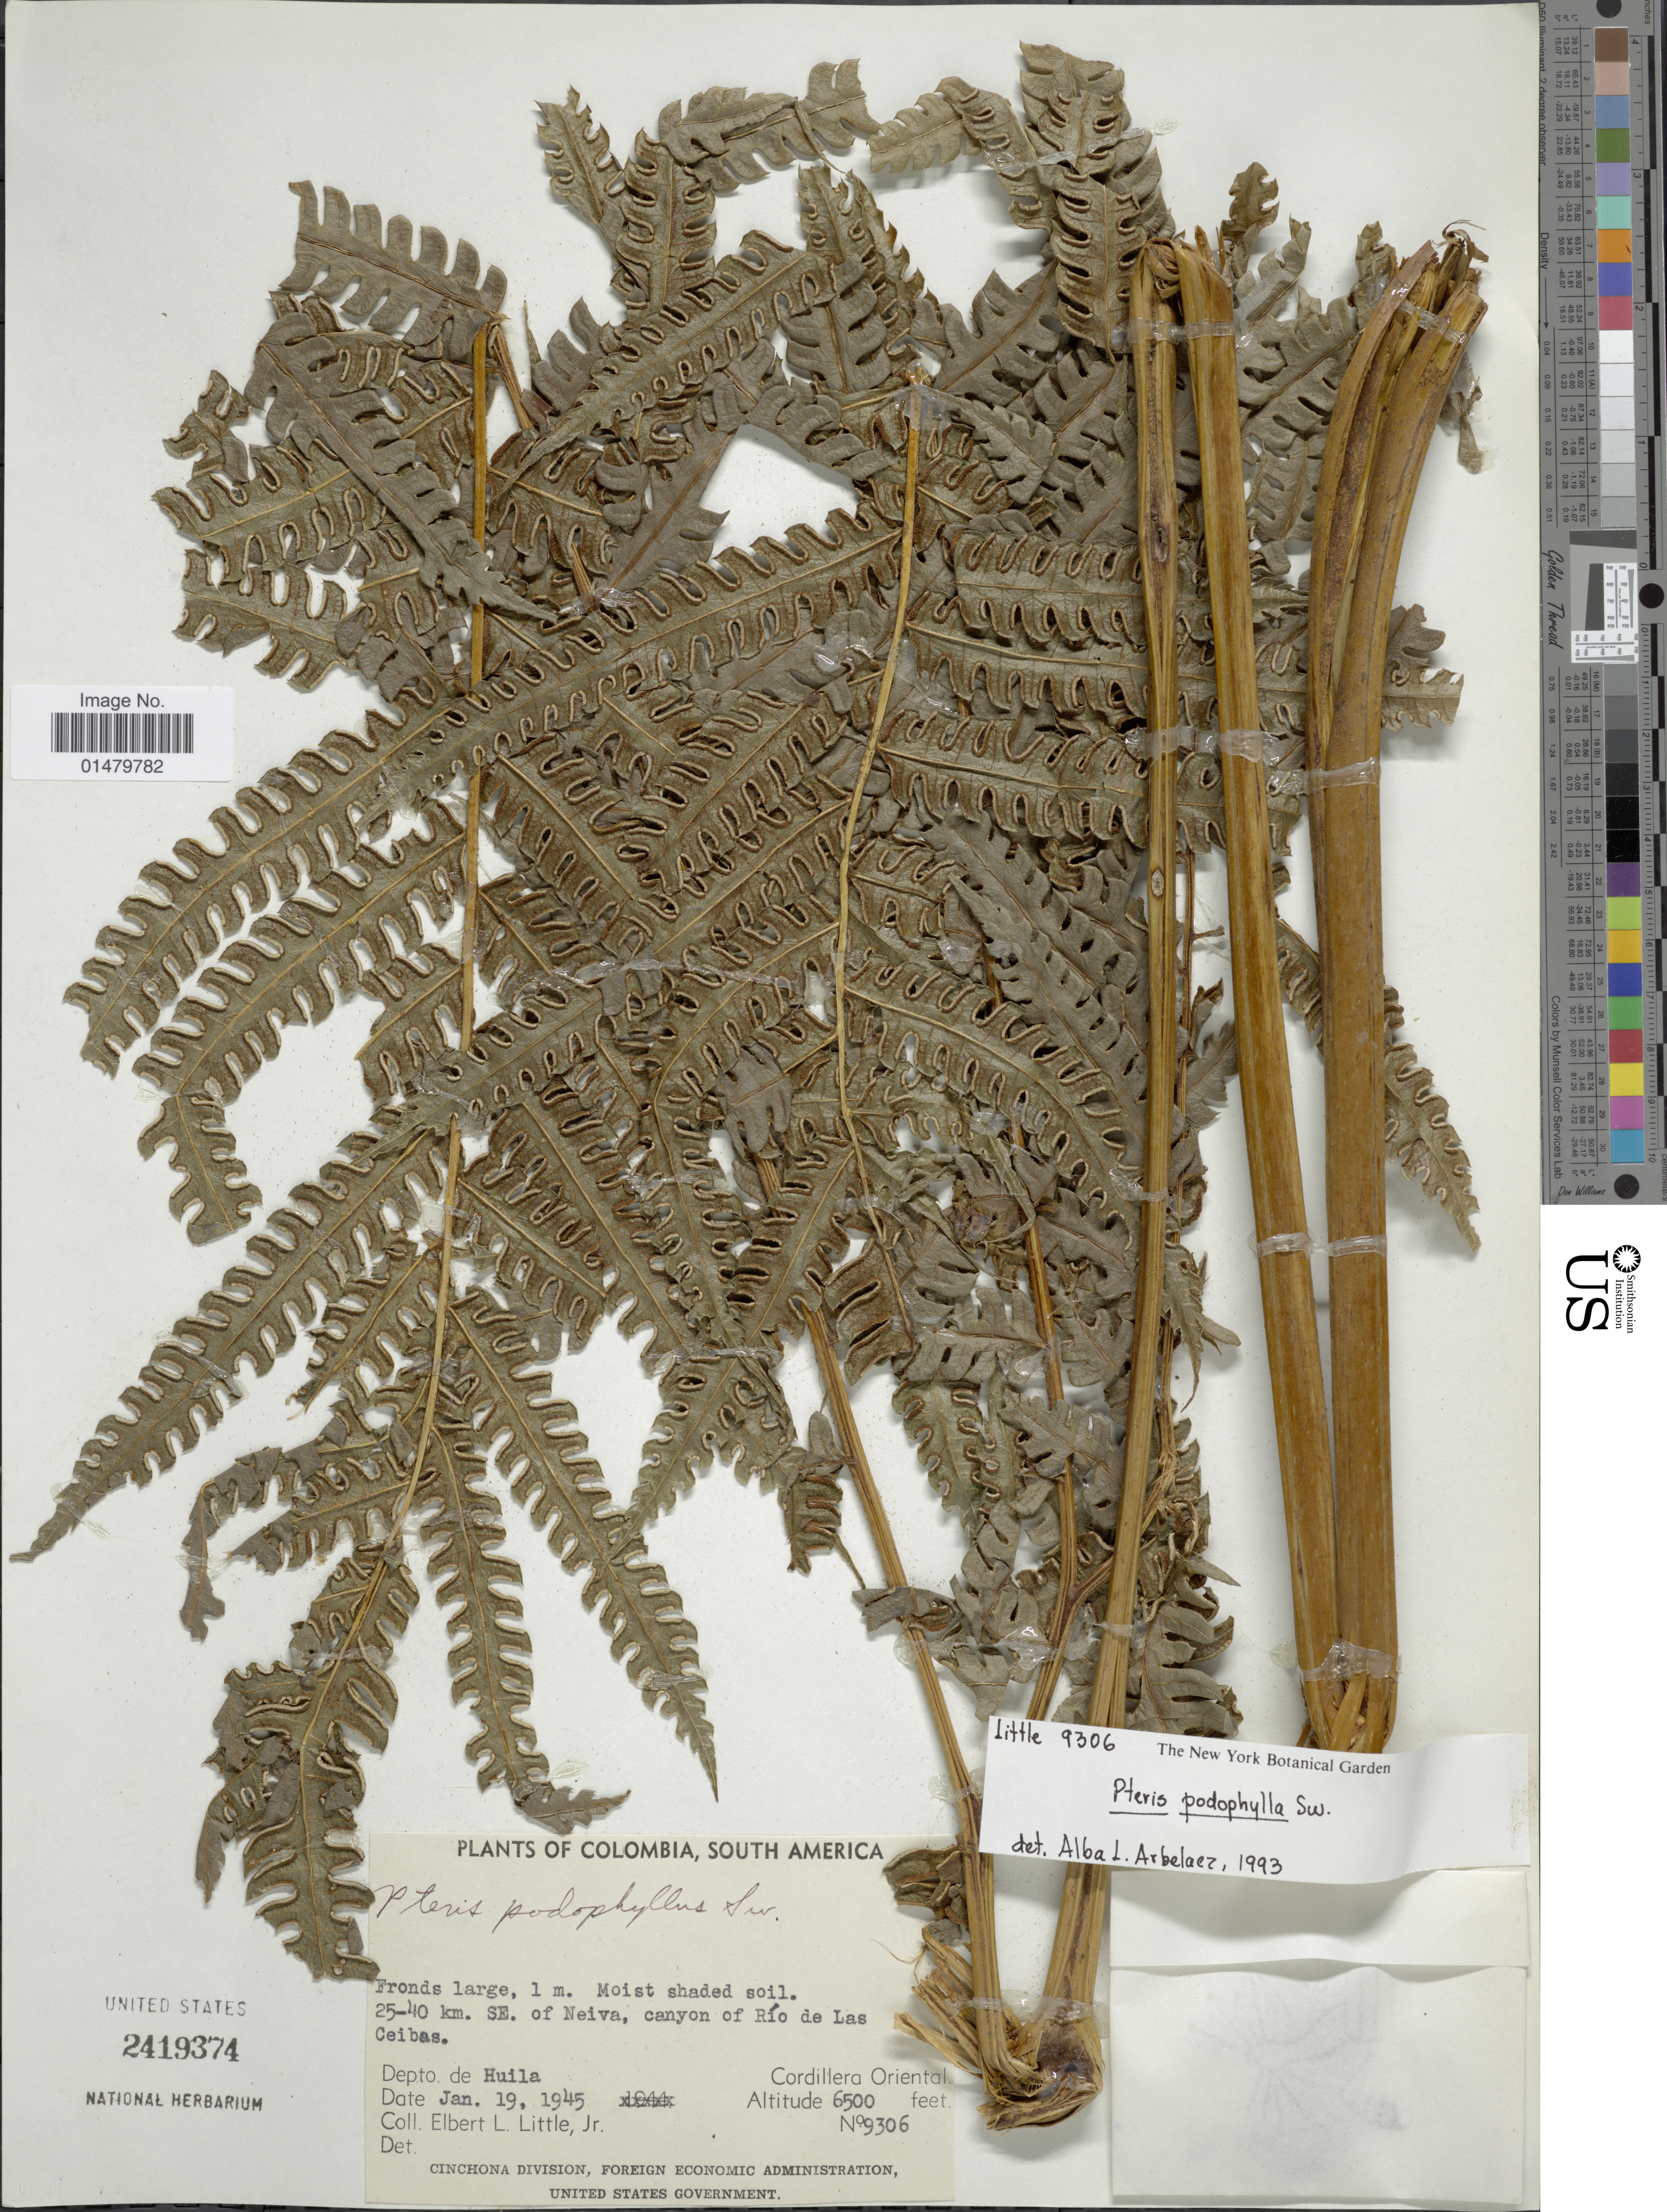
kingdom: Plantae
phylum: Tracheophyta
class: Polypodiopsida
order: Polypodiales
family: Pteridaceae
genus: Pteris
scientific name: Pteris podophylla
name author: Sw.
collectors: E. L. Little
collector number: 9306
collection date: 1945-01-19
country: Colombia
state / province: Huila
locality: SE. of Neiva, canyon of Rio de Las Ceibas. Depto. de Huila. Cordillera Oriental.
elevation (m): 1981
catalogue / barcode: US 2419374